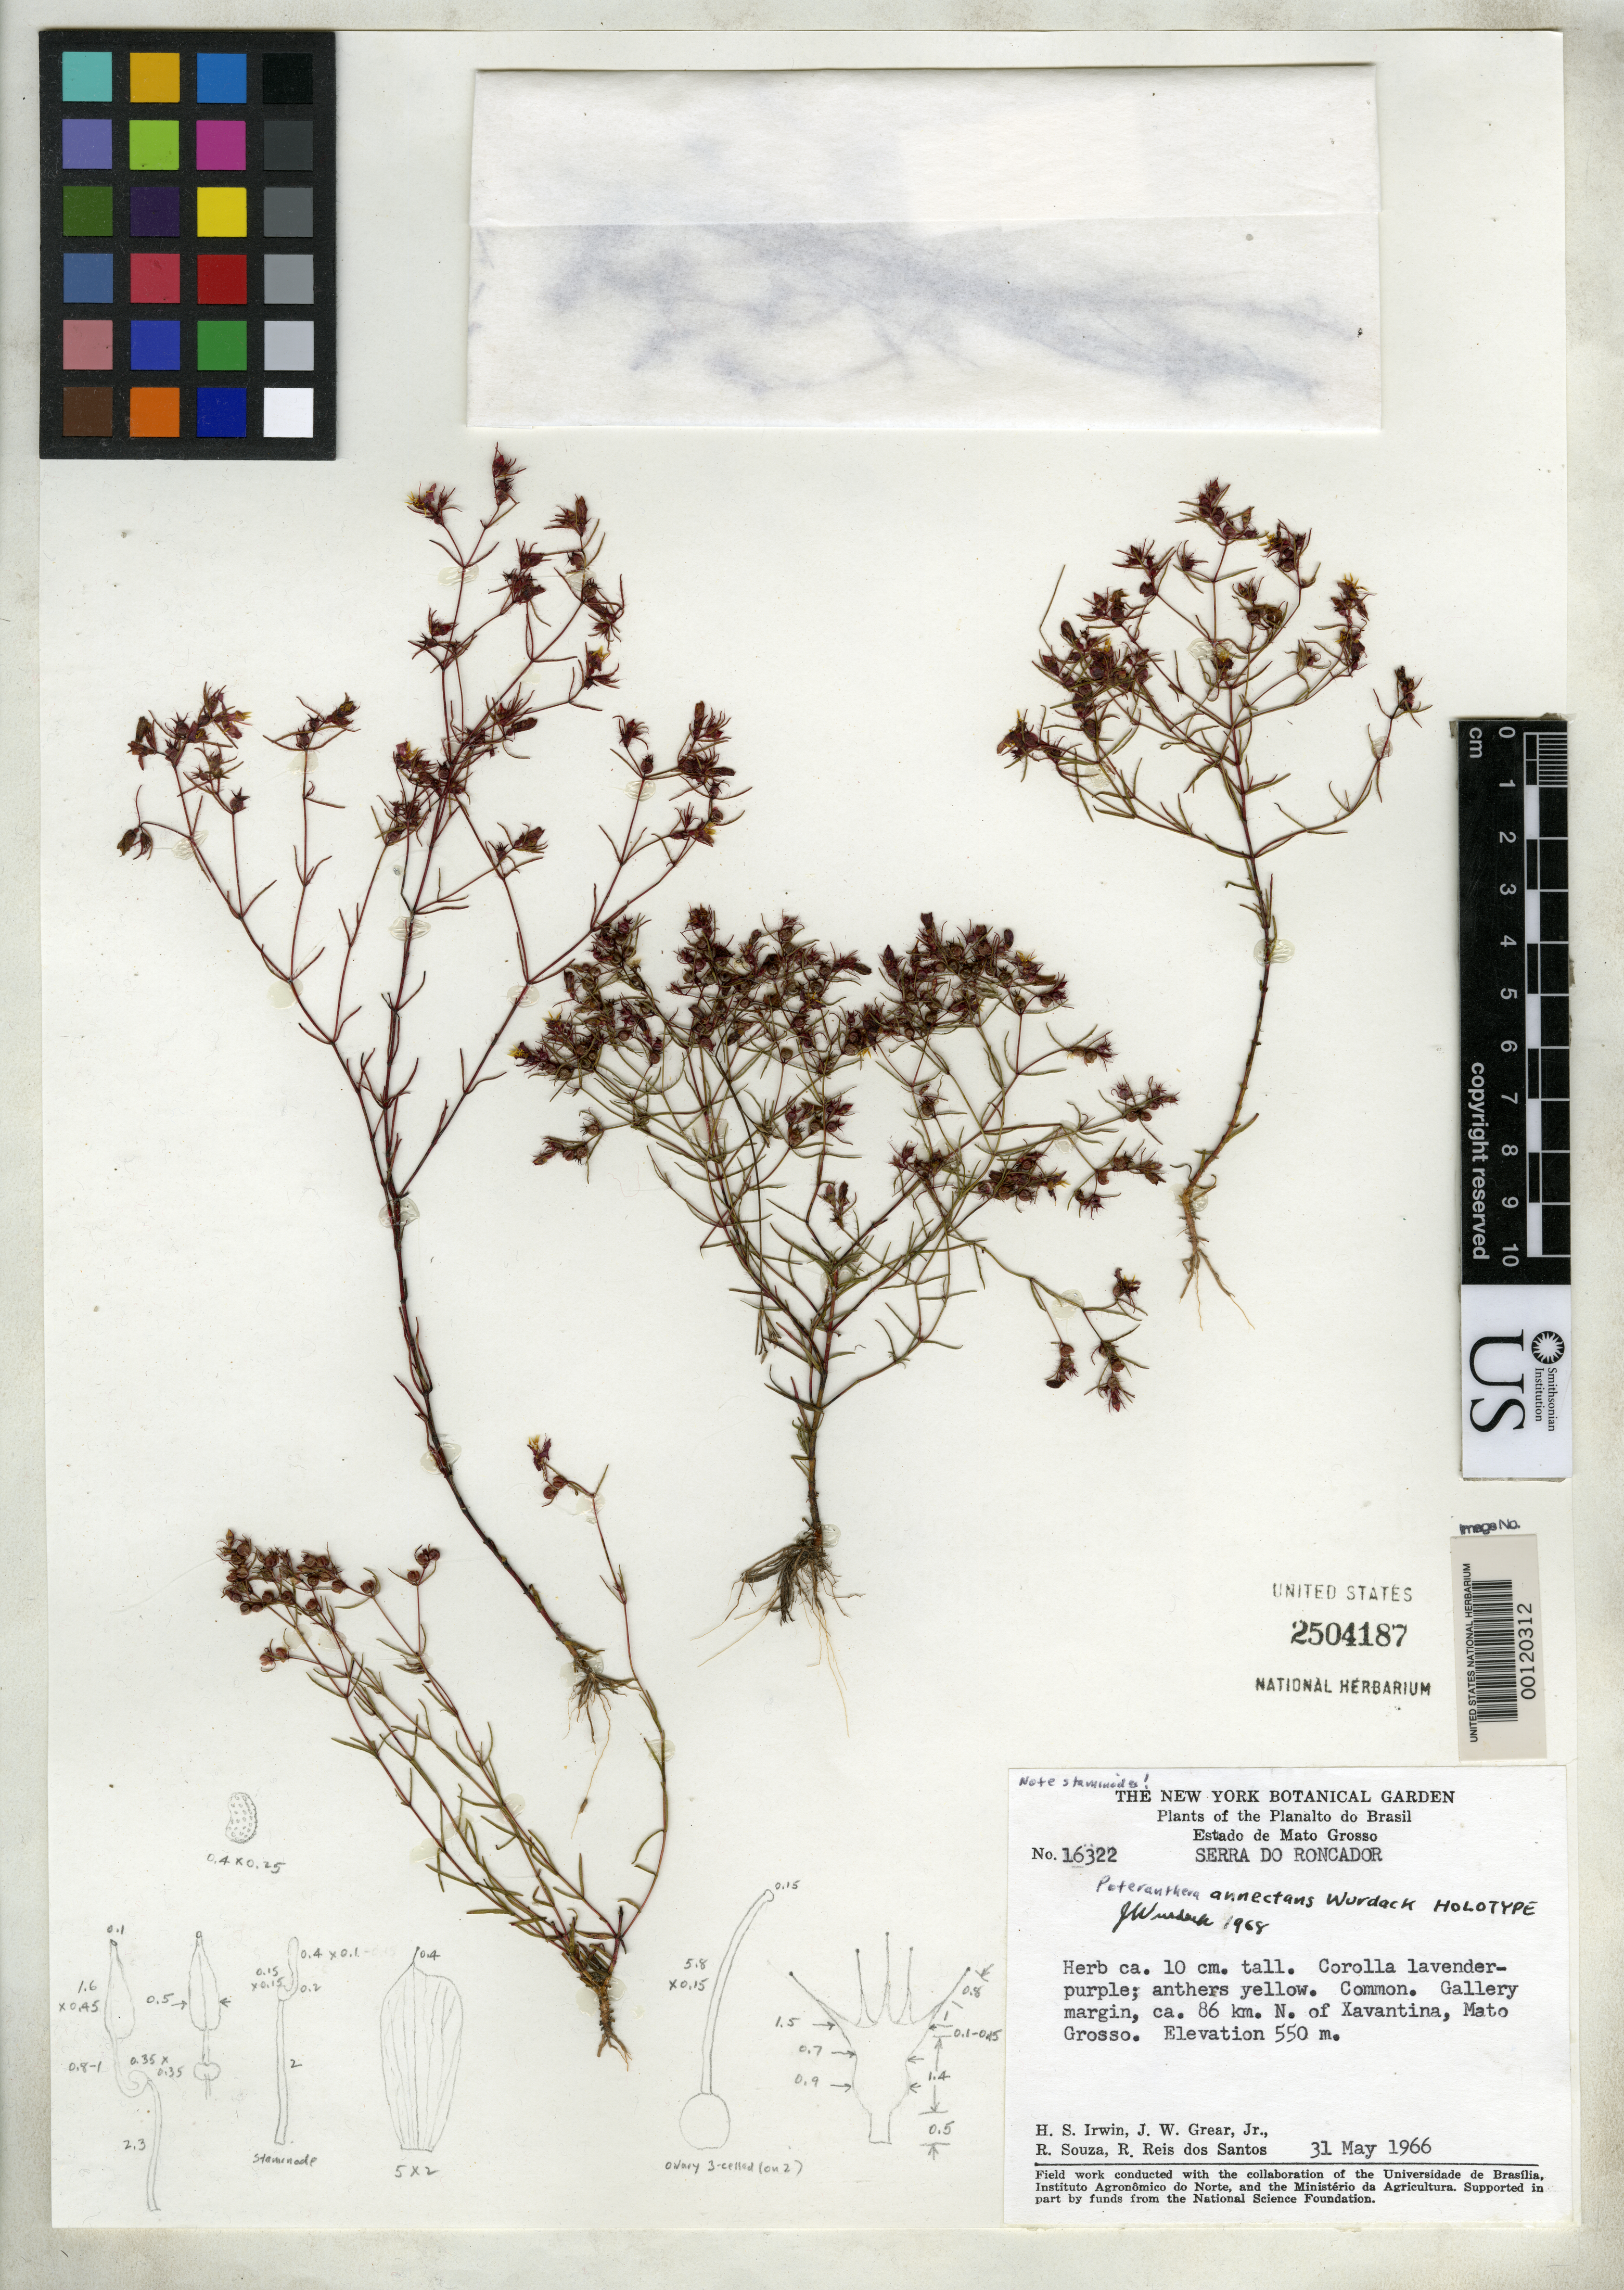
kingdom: Plantae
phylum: Tracheophyta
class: Magnoliopsida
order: Myrtales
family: Melastomataceae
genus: Poteranthera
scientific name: Poteranthera annectans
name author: Wurdack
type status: Holotype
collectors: H. Irwin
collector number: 16322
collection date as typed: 31 May 1966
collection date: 1966-05-31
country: Brazil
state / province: Mato Grosso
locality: Serra do Roncador.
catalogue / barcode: US 2504187